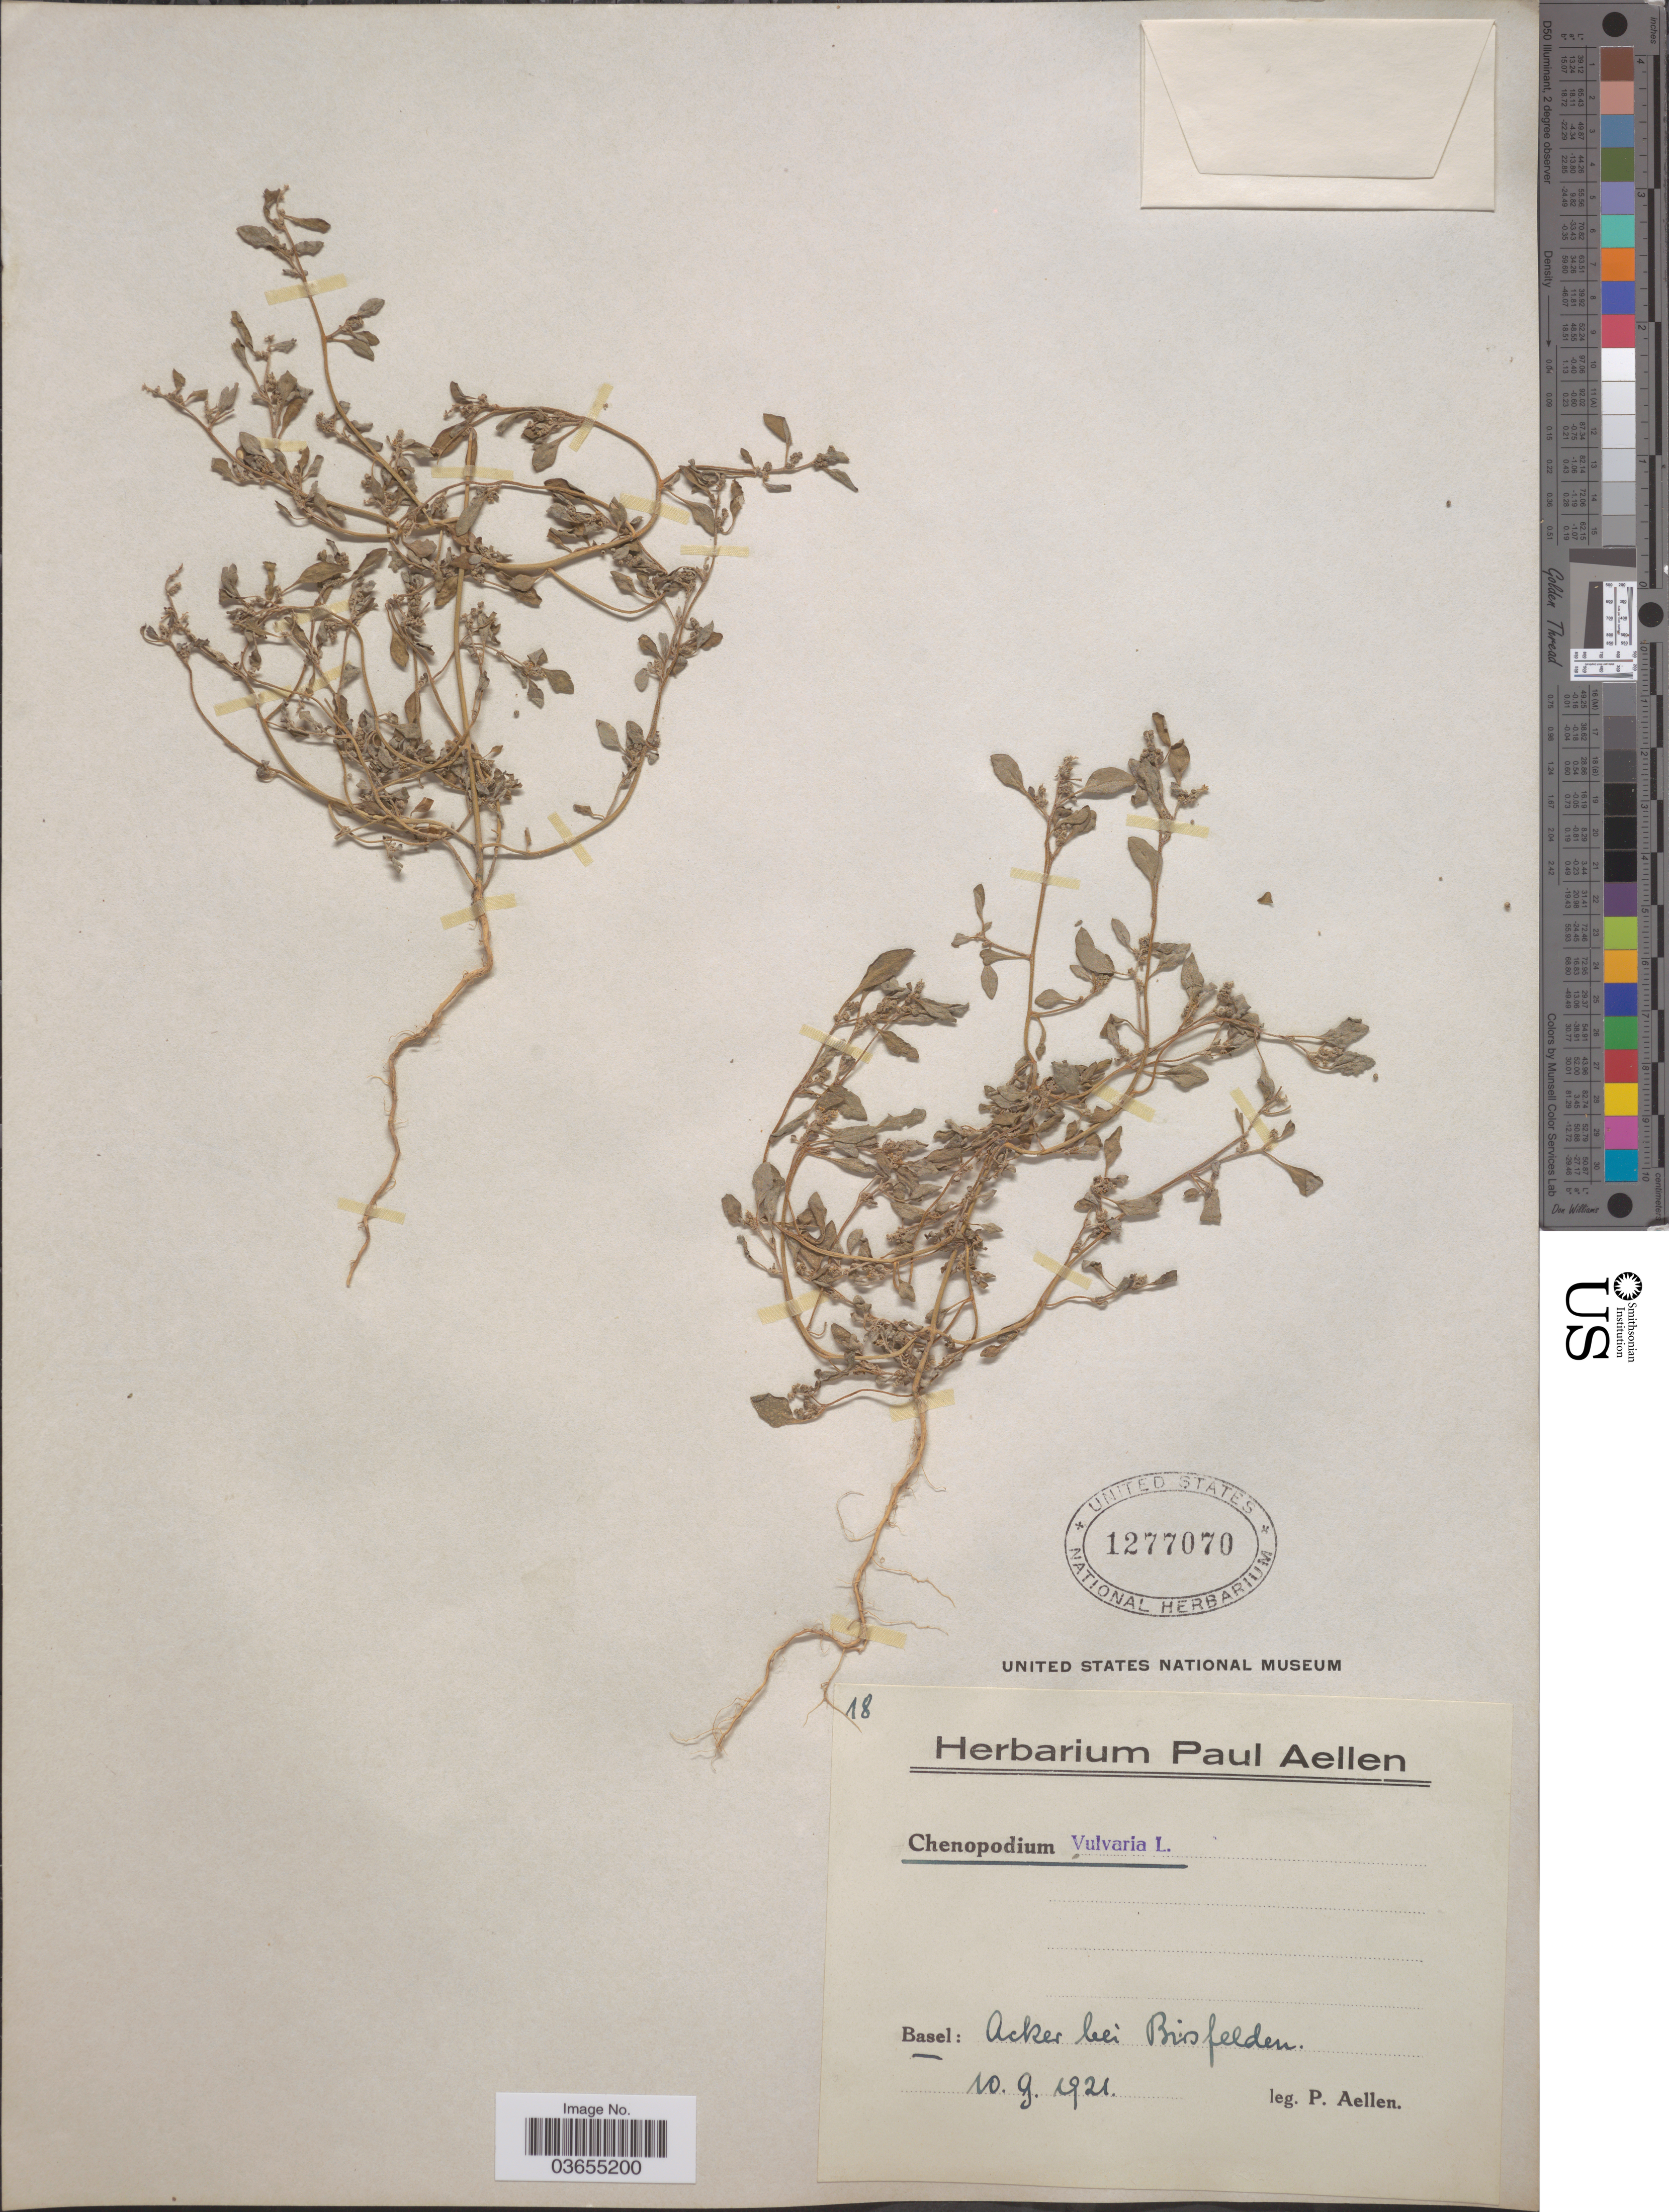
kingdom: Plantae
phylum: Tracheophyta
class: Magnoliopsida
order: Caryophyllales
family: Amaranthaceae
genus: Chenopodium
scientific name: Chenopodium vulvaria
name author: L.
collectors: P. Aellen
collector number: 18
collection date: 1921-09-10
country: Switzerland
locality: Basel: Acker bei Bisfelden.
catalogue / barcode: US 1277070